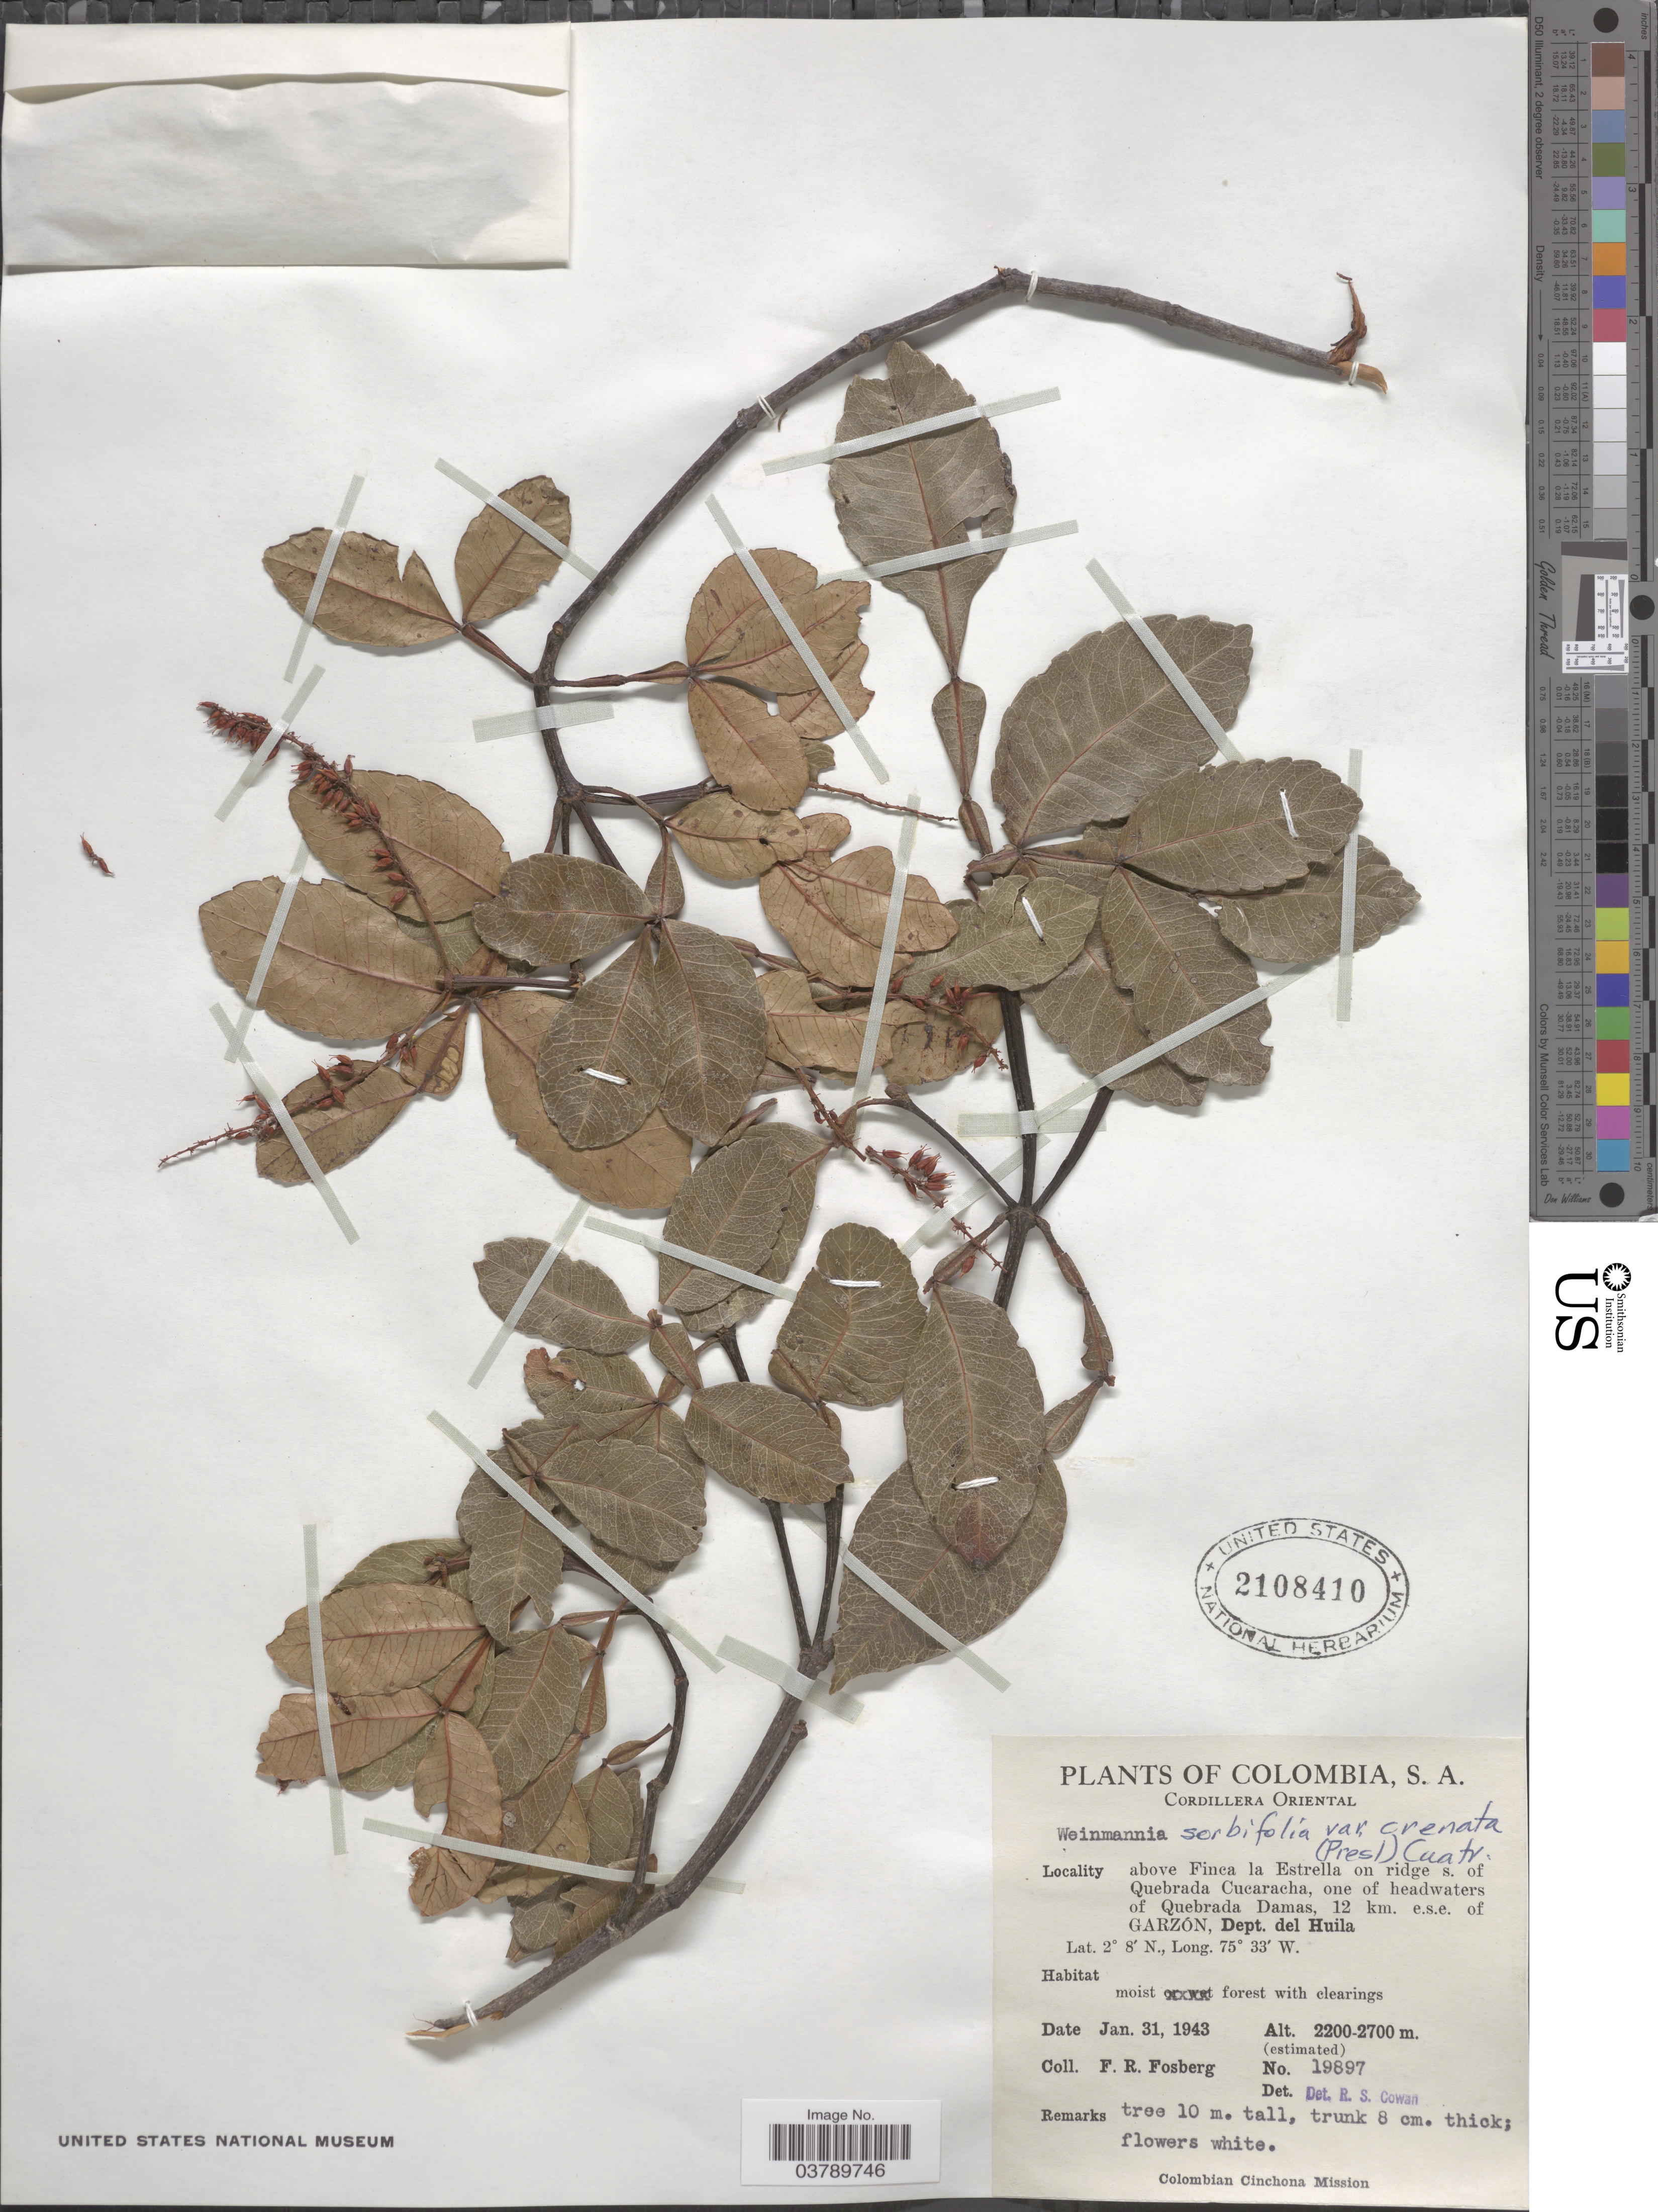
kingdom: Plantae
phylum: Tracheophyta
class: Magnoliopsida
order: Oxalidales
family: Cunoniaceae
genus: Weinmannia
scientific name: Weinmannia sorbifolia var. crenata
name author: Kunth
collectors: F. R. Fosberg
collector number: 19897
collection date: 1943-01-31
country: Colombia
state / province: Huila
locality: Cordillera Oriental. Above Finca la Estrella on ridge s. of Quebrada Cucaracha, one of headwaters of Quebrada Damas, 12 km. e.s.e. of Garzón, Dept. del Huila.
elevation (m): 2200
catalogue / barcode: US 2108410